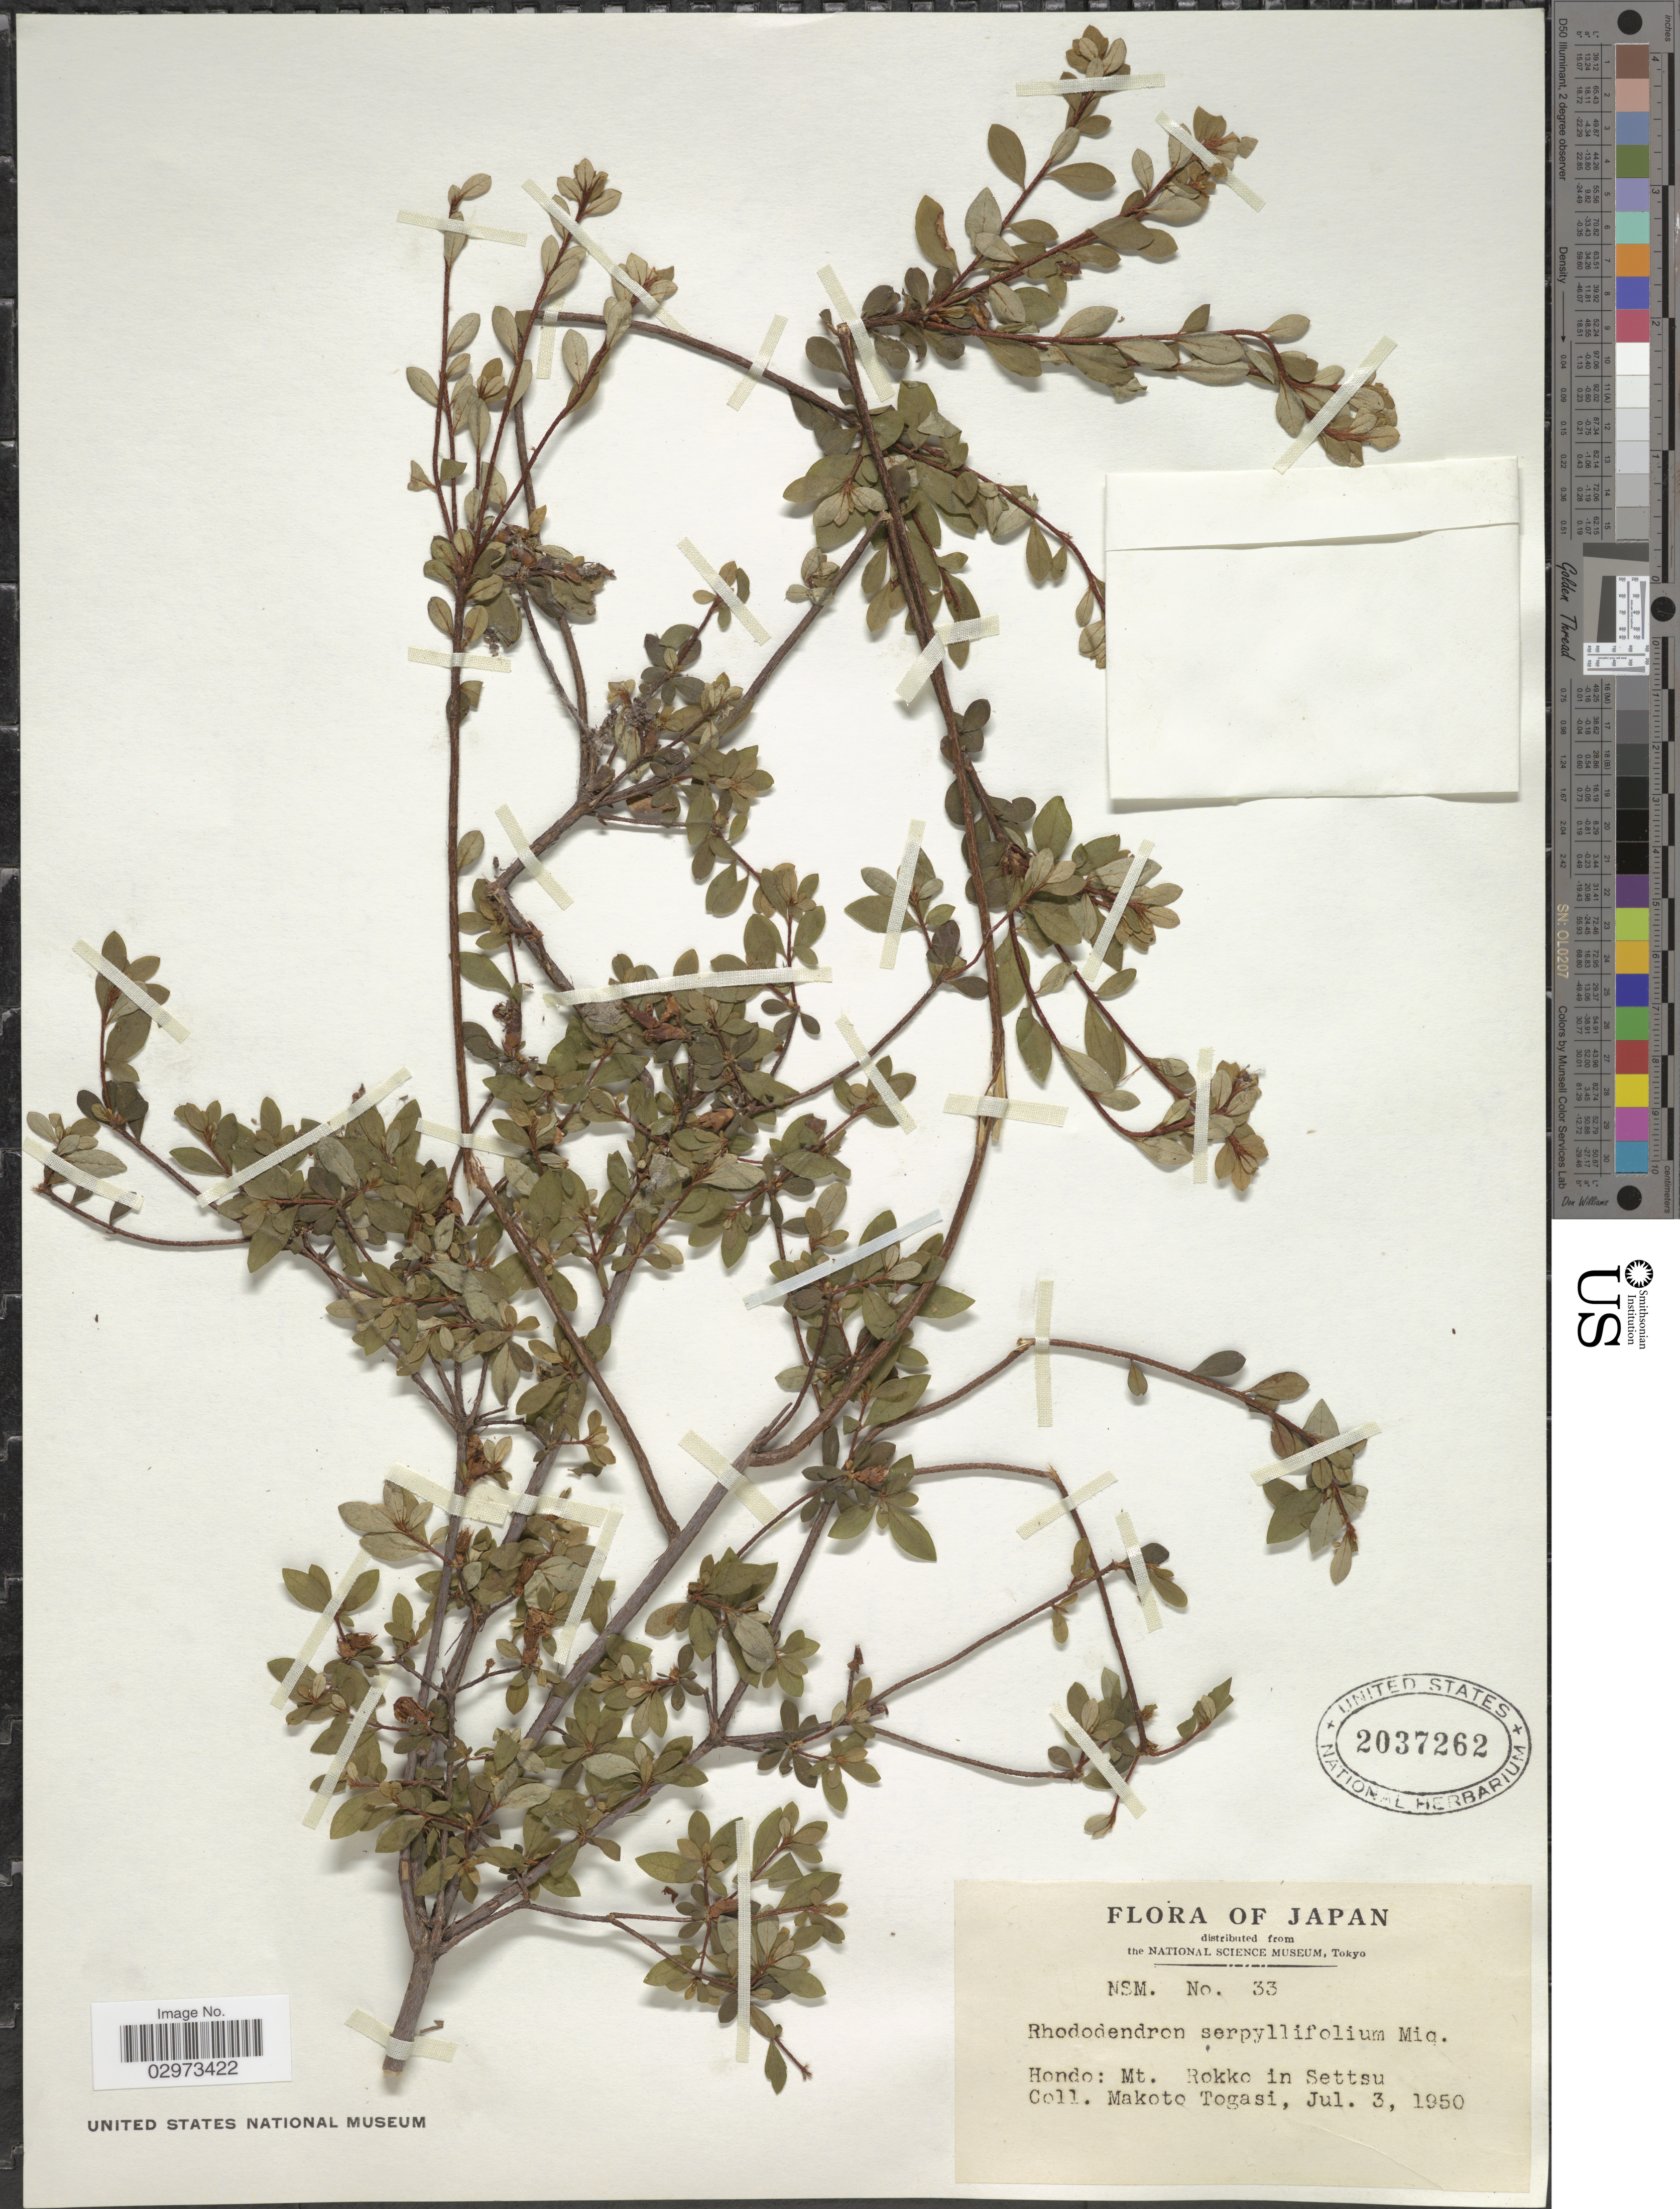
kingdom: Plantae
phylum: Tracheophyta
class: Magnoliopsida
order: Ericales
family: Ericaceae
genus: Rhododendron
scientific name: Rhododendron serpyllifolium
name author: Miq.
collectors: M. Togasi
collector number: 33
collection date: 1950-07-03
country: Japan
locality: Hondo: Mt. Rokko in Settsu.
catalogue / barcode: US 2037262